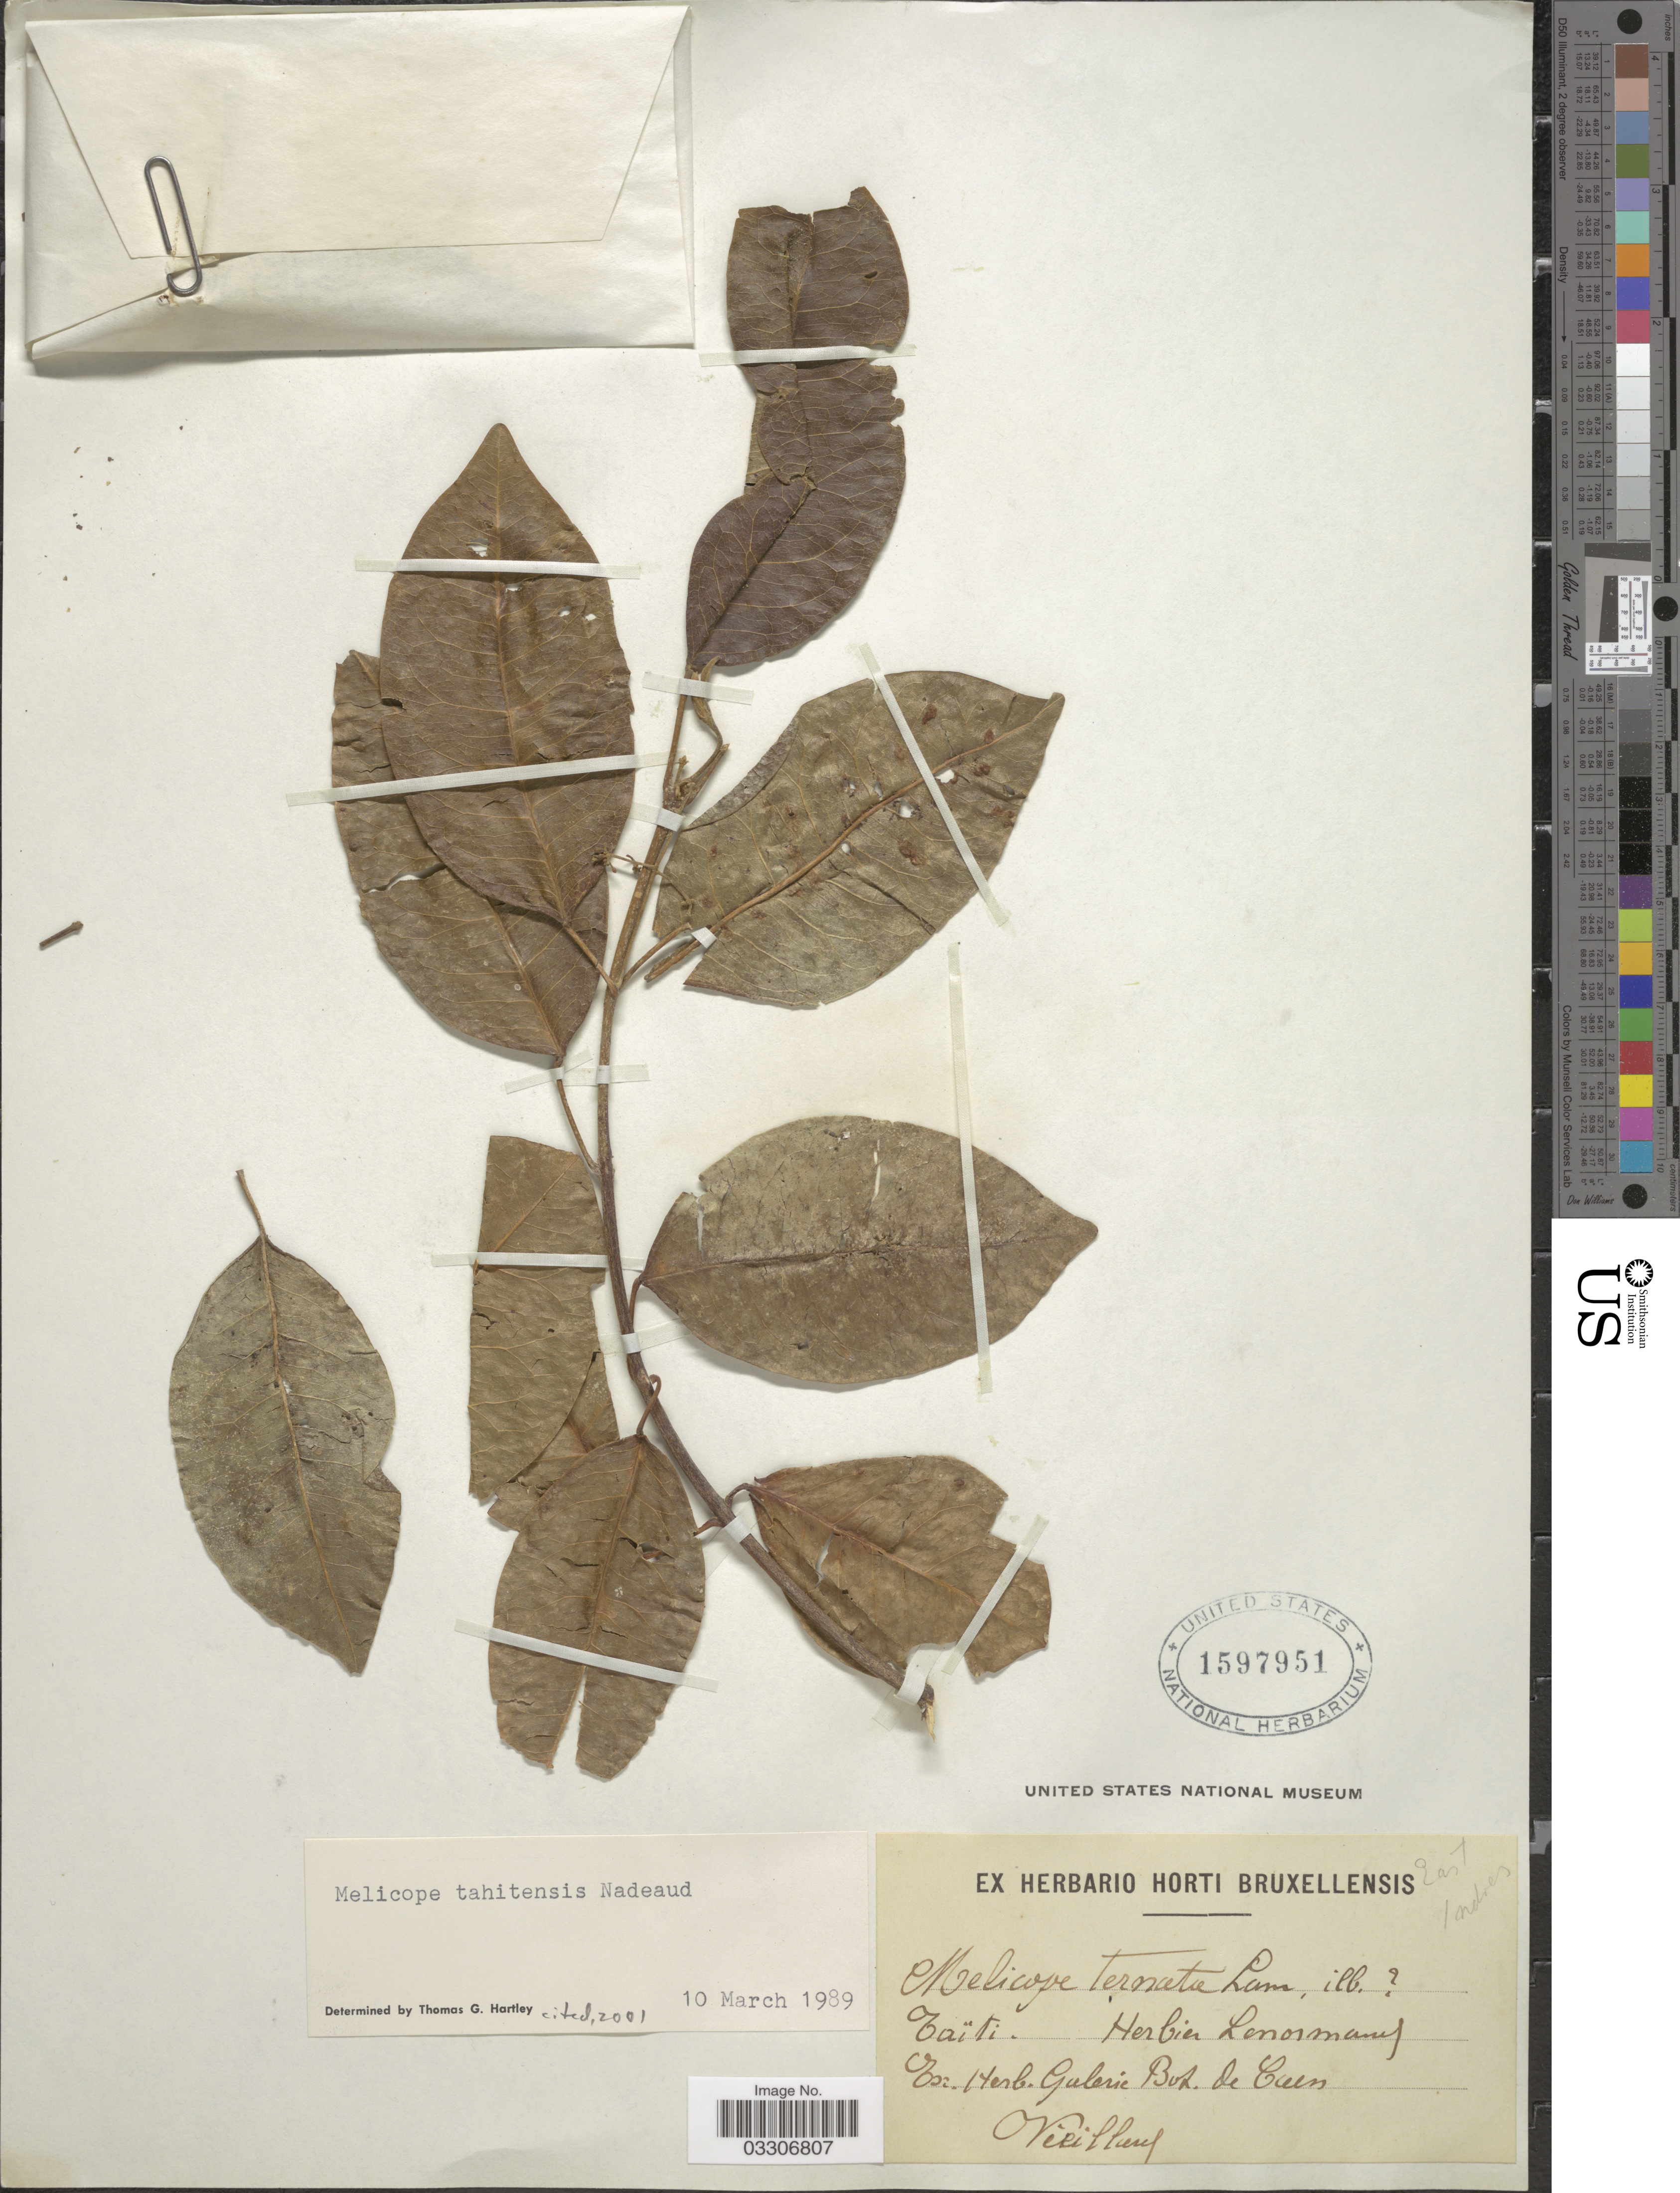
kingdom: Plantae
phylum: Tracheophyta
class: Magnoliopsida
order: Sapindales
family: Rutaceae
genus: Melicope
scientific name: Melicope tahitensis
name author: Nadeaud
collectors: Ex herb. Lenormand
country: French Polynesia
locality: Taïti. East Indies.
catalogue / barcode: US 1597951